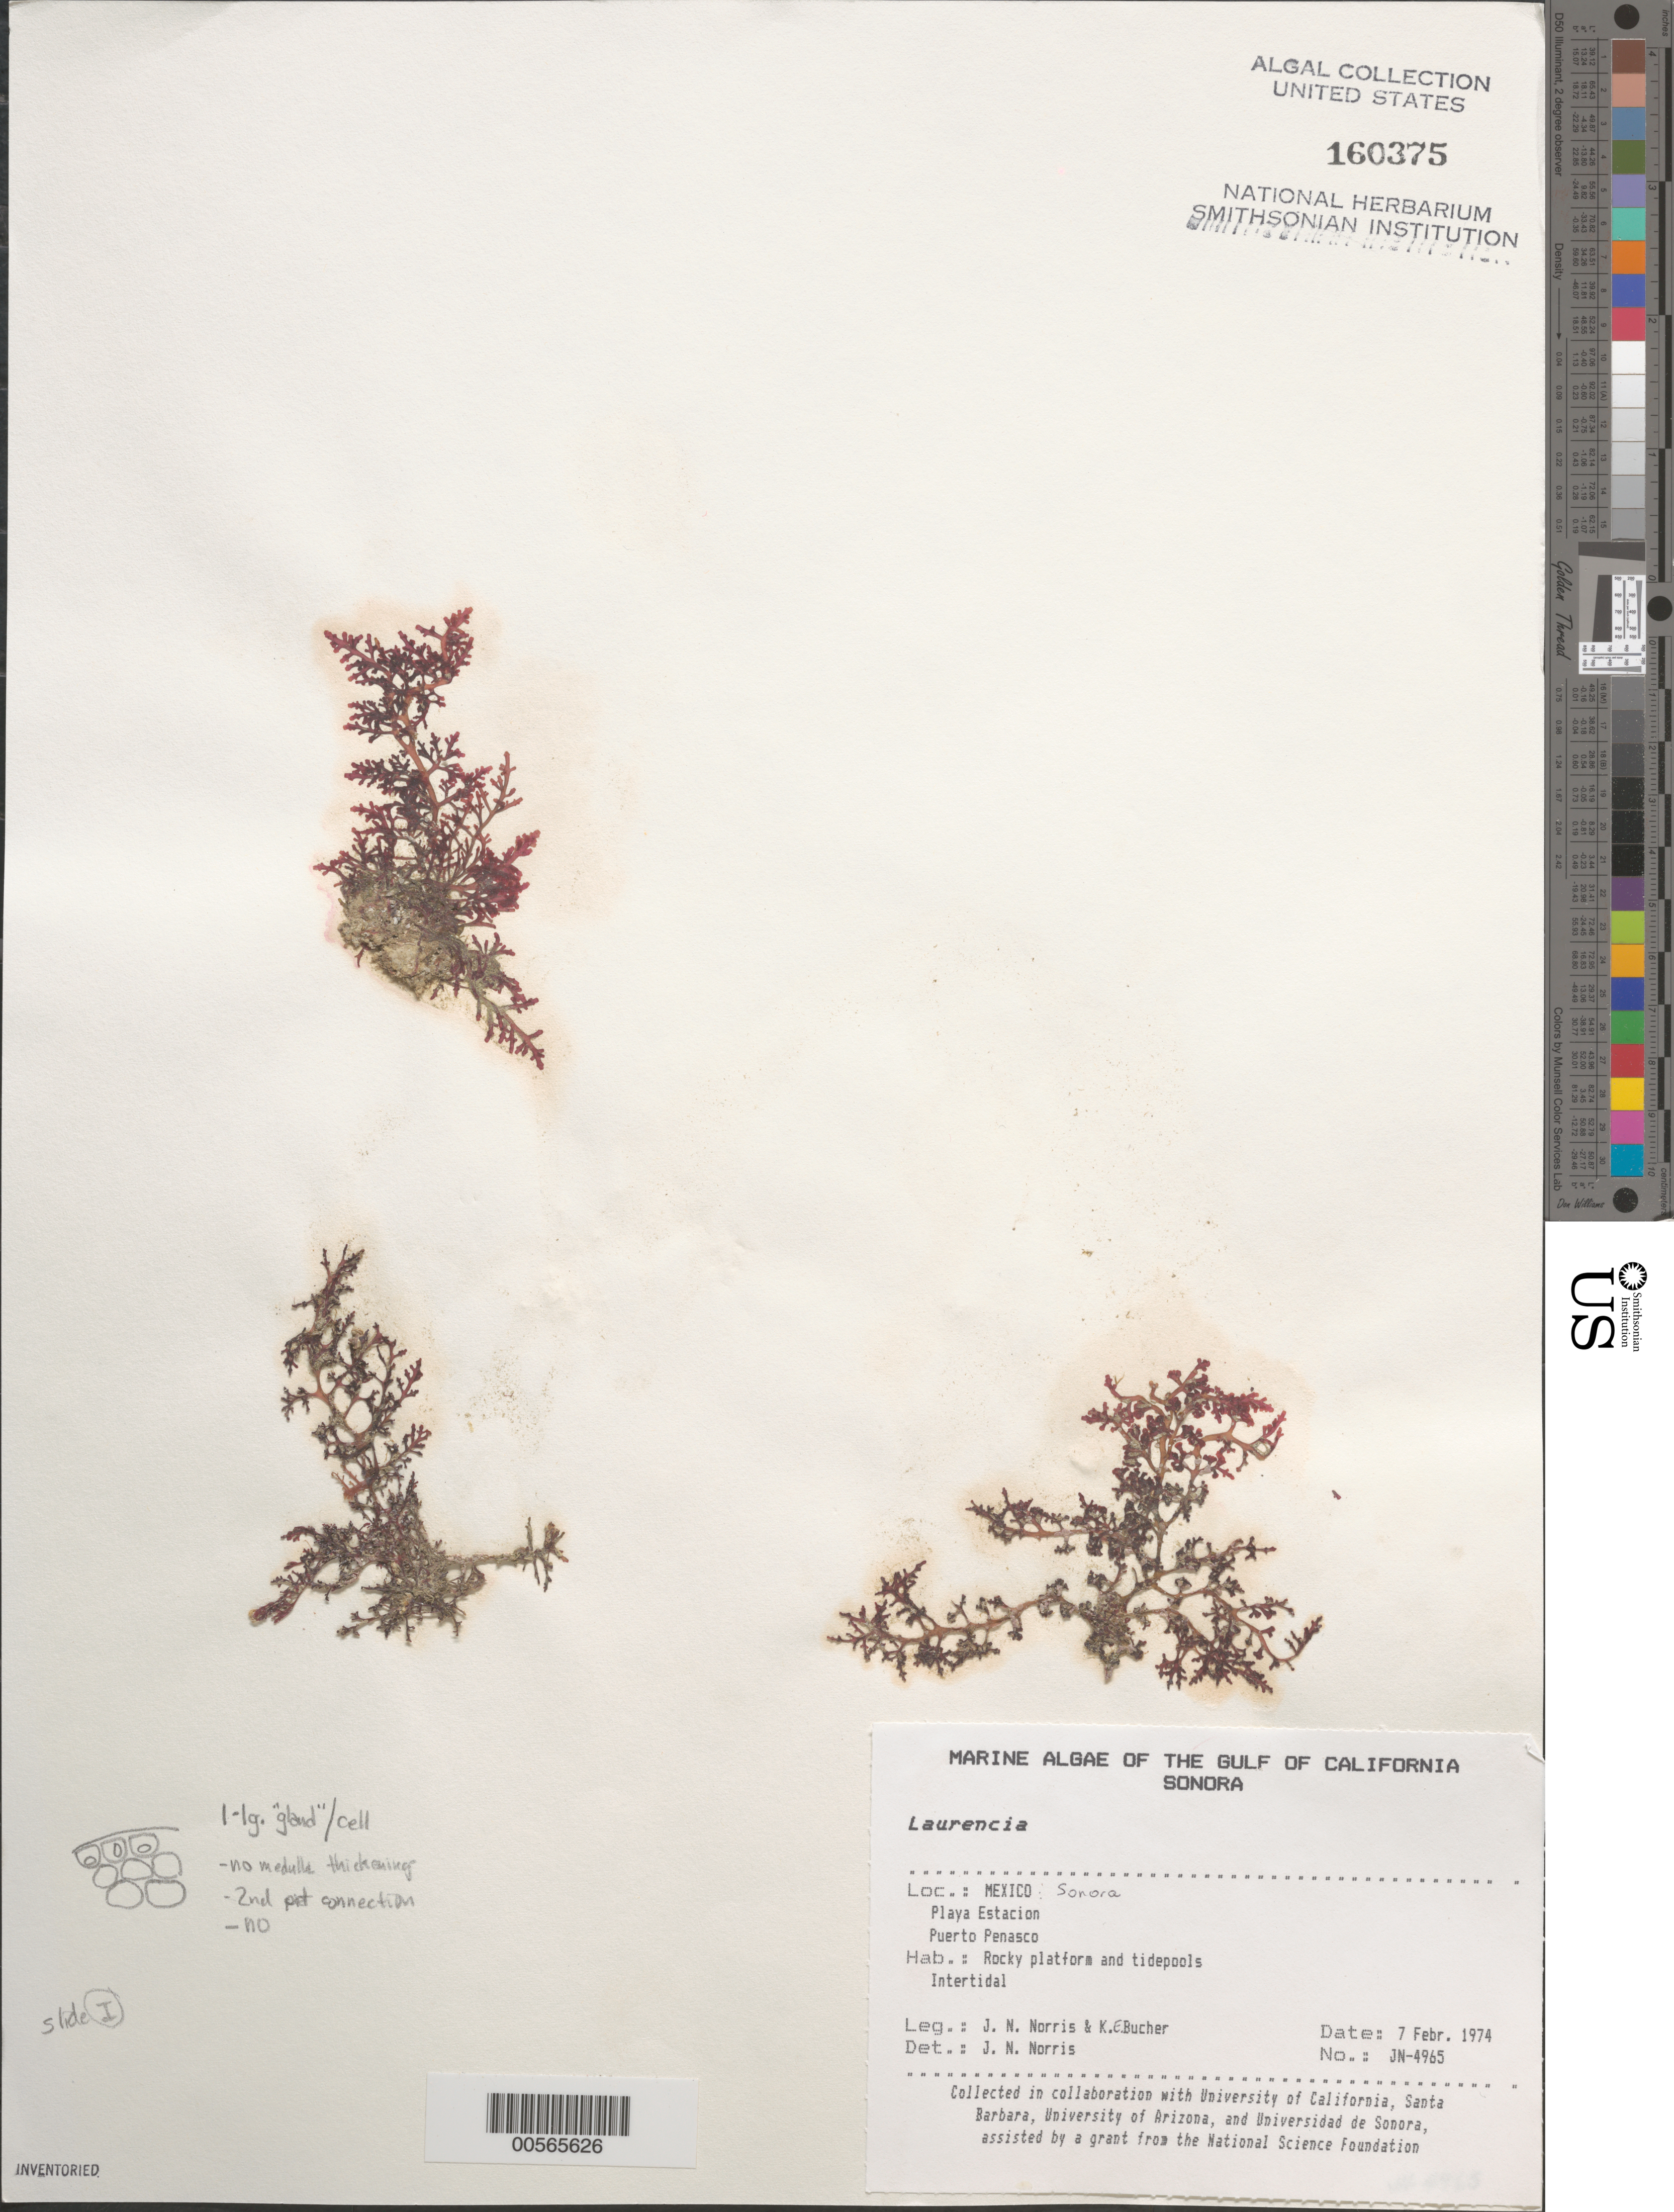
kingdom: Plantae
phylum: Rhodophyta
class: Florideophyceae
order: Ceramiales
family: Rhodomelaceae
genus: Laurencia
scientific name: Laurencia sp.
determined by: Norris, James N.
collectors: J. N. Norris & K. E. Bucher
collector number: JN-4965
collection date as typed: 07 Feb 1974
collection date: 1974-02-07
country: Mexico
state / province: Sonora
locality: Playa Estacion, Puerto Penasco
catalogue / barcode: US 160375